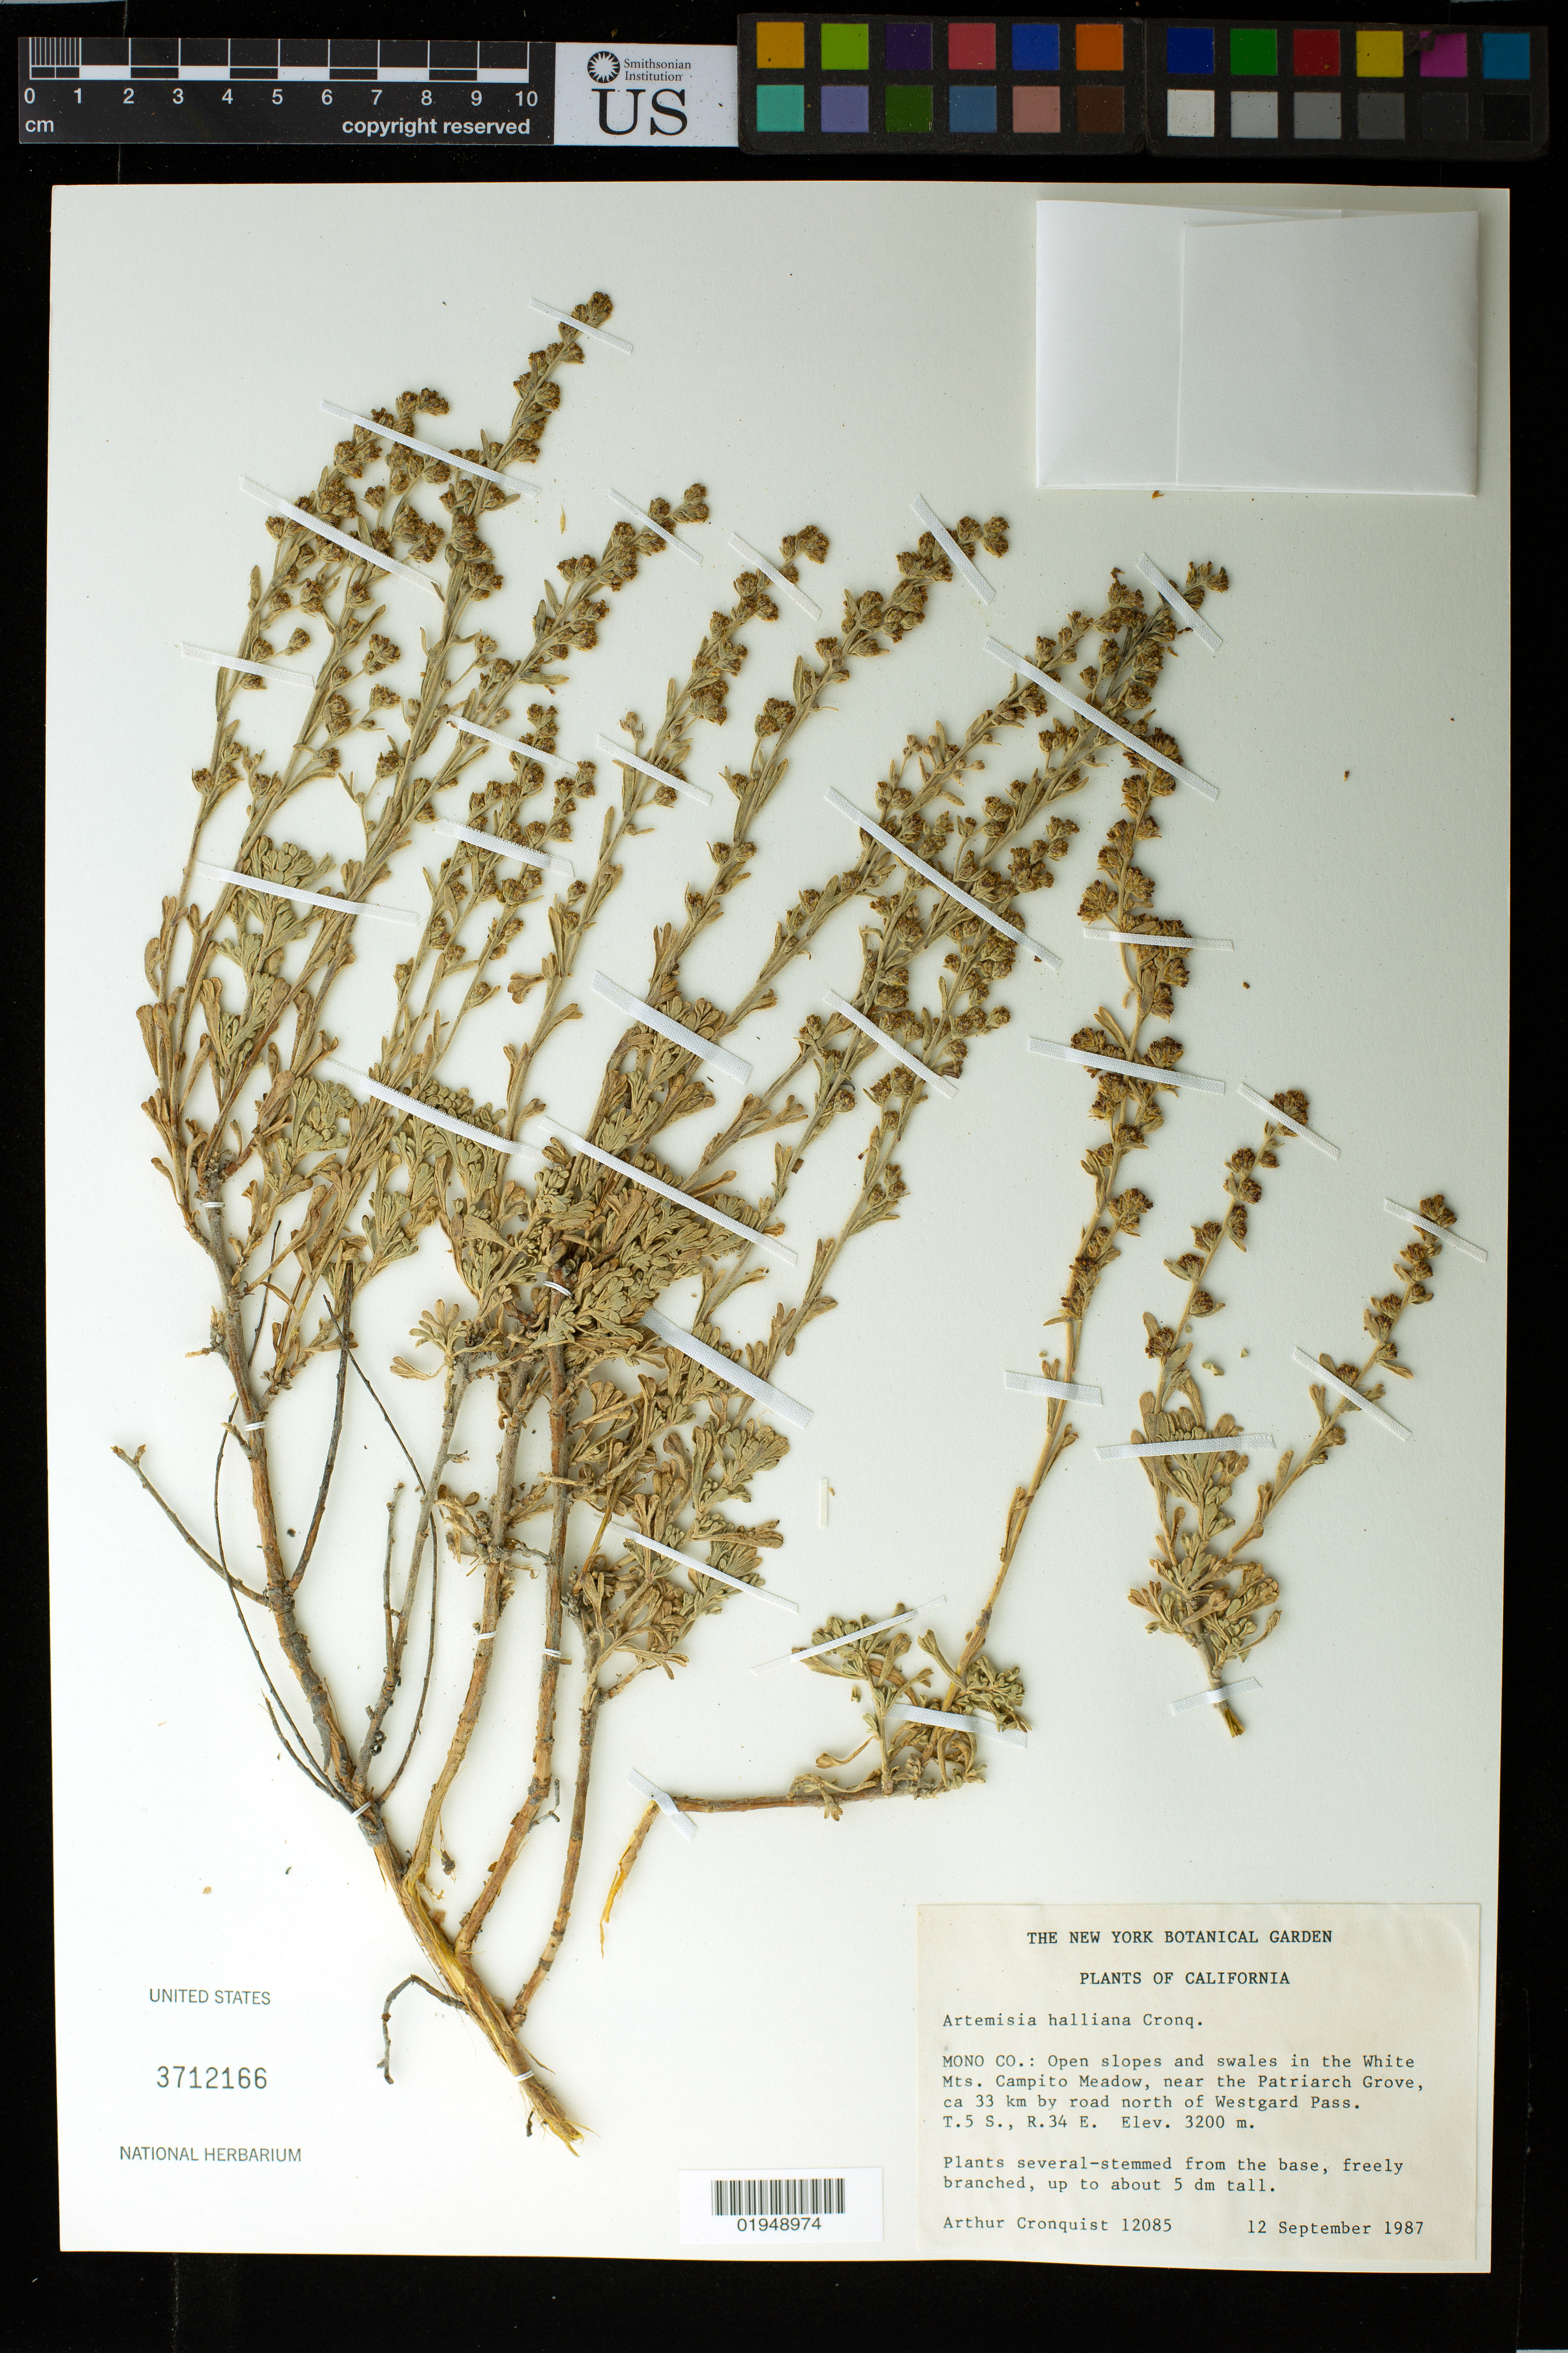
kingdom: Plantae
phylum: Tracheophyta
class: Magnoliopsida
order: Asterales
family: Asteraceae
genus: Artemisia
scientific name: Artemisia halliana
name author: Cronq.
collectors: A. J. Cronquist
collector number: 12085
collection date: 1987-09-12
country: United States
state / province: California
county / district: Mono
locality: White Mts. Campito Meadow, near the Patriarch Grove, ca 33 km by road north of Westgard Pass. T.5 S., R.34 E.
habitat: open slopes and swales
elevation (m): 3200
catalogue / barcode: US 3712166